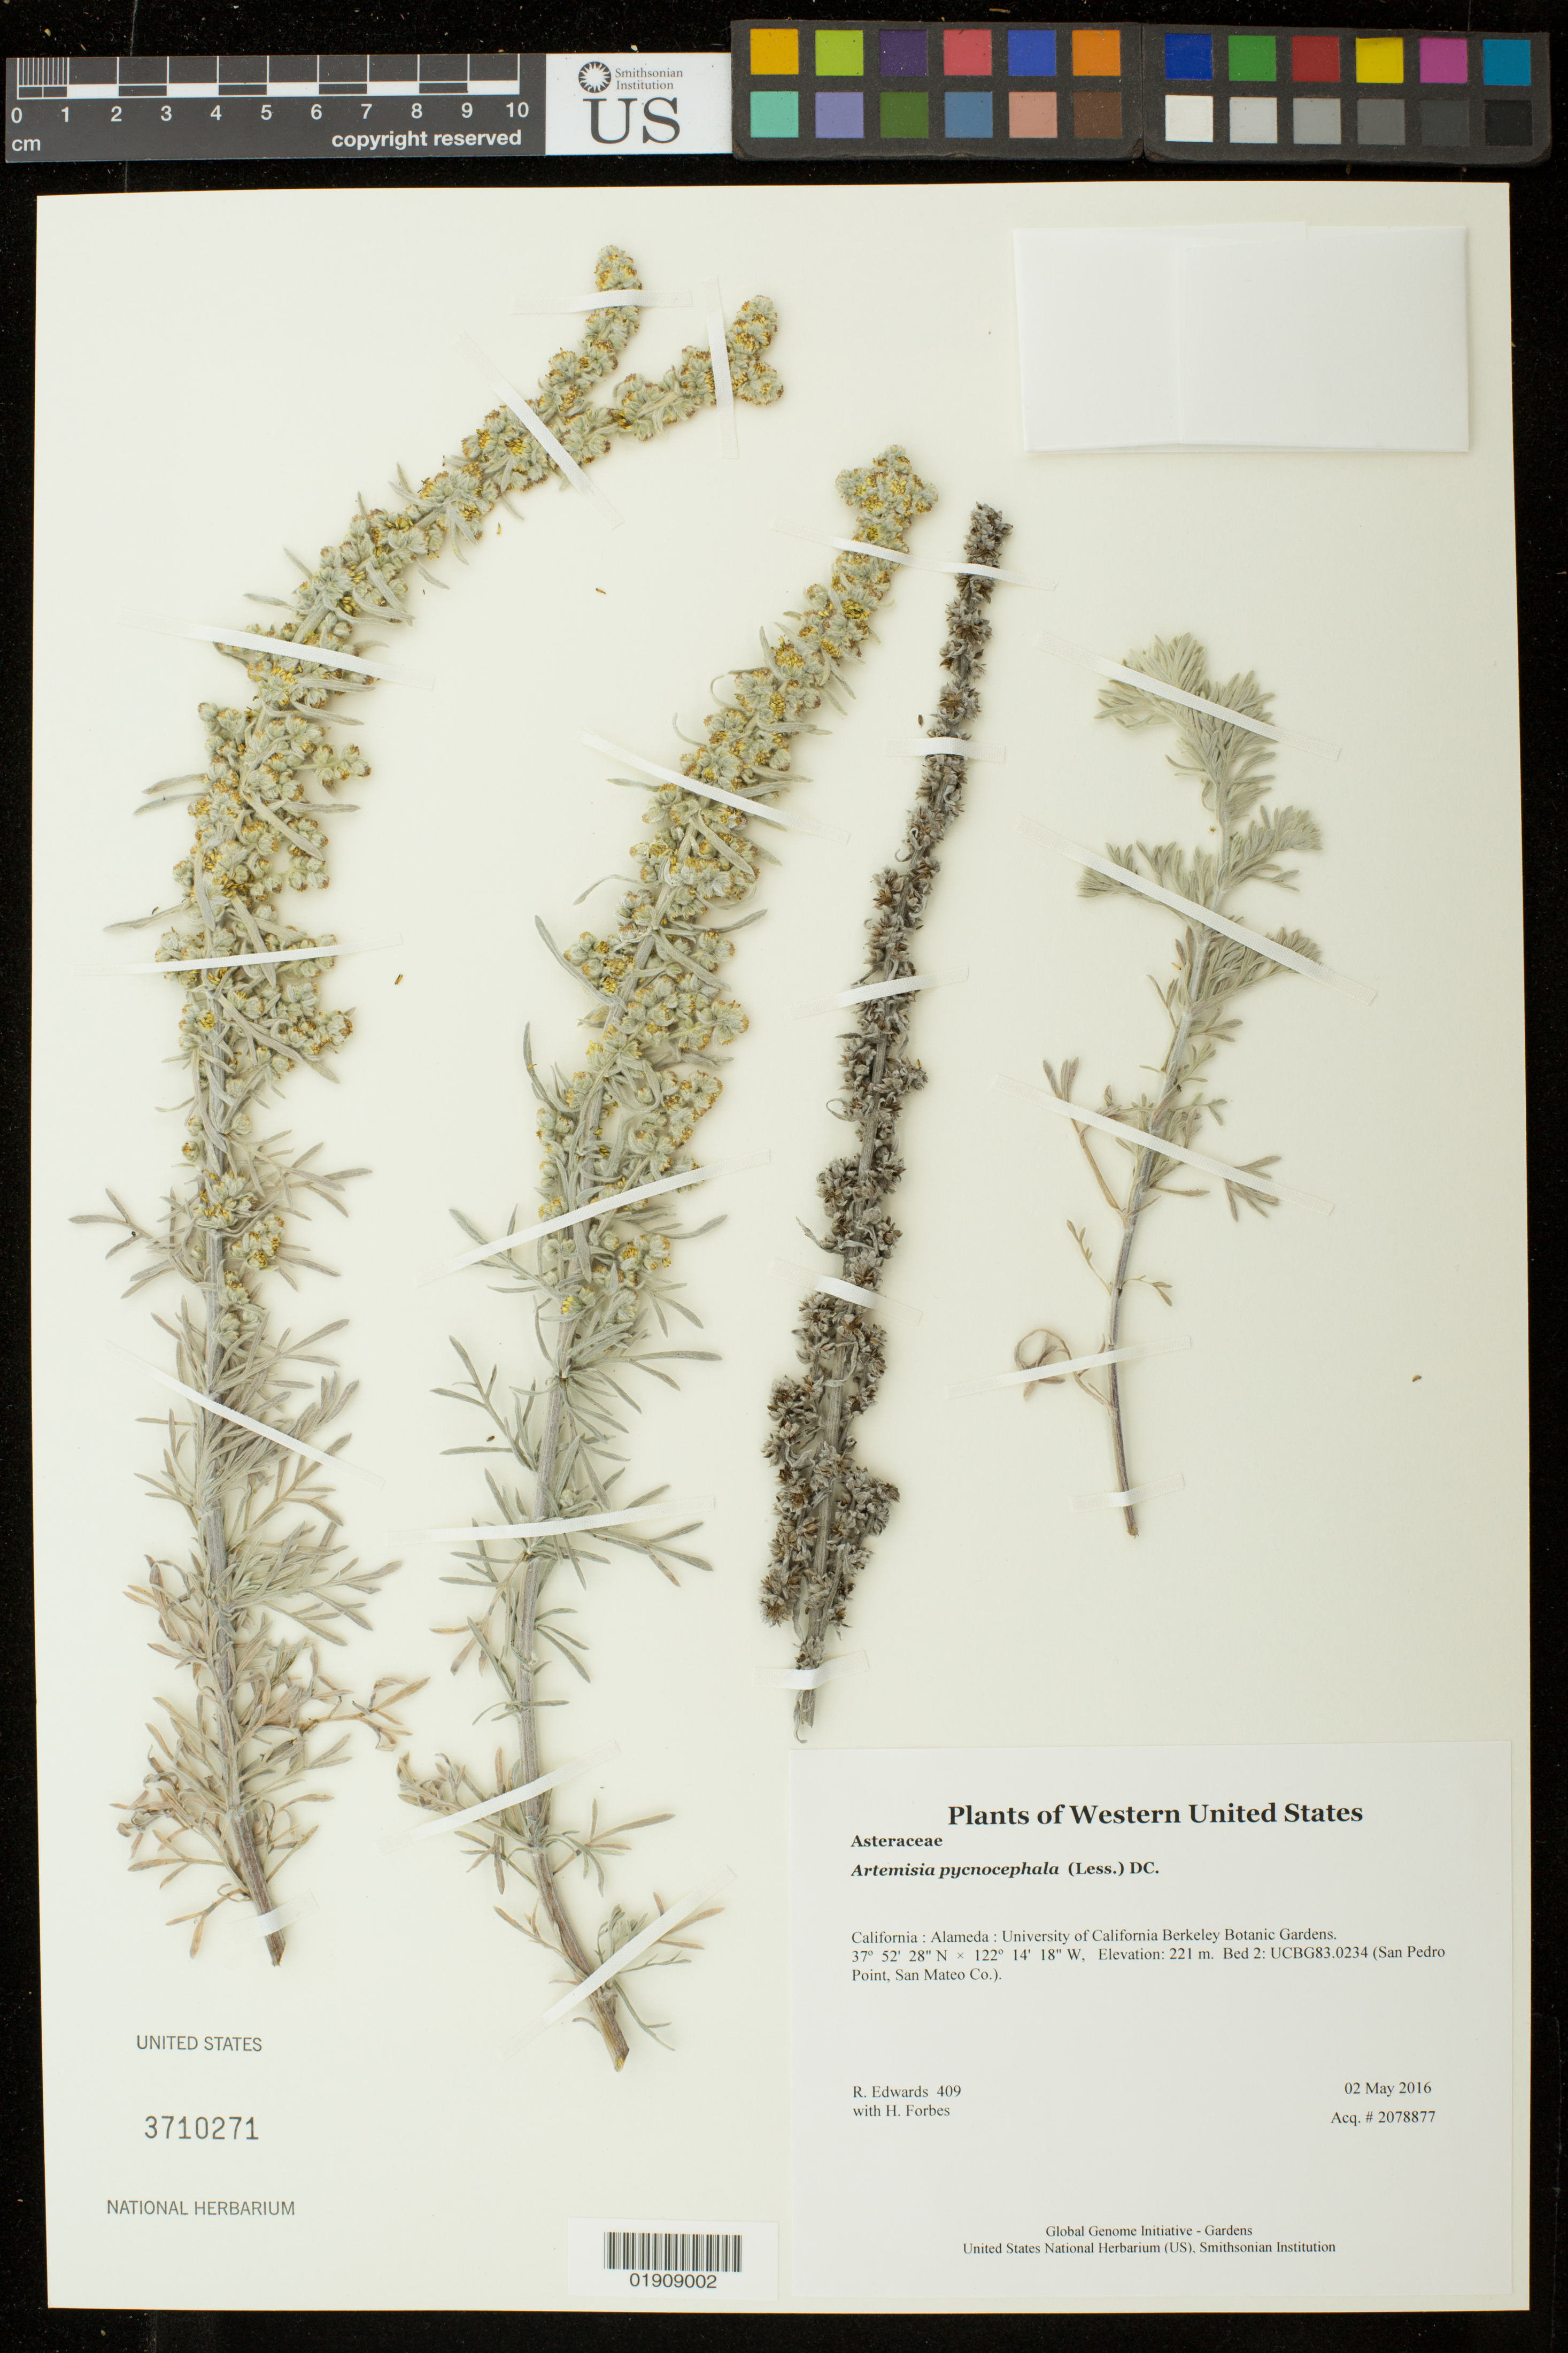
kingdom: Plantae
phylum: Tracheophyta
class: Magnoliopsida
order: Asterales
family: Asteraceae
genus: Artemisia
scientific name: Artemisia pycnocephala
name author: DC.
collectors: H. Forbes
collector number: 409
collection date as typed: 2 May 2016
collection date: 2016-05-02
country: United States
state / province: California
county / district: Alameda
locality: University of California Berkeley Botanic Gardens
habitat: Bed 2: UCBG83.0234 (San Pedro Point, San Mateo Co.)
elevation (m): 221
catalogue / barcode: US 3710271